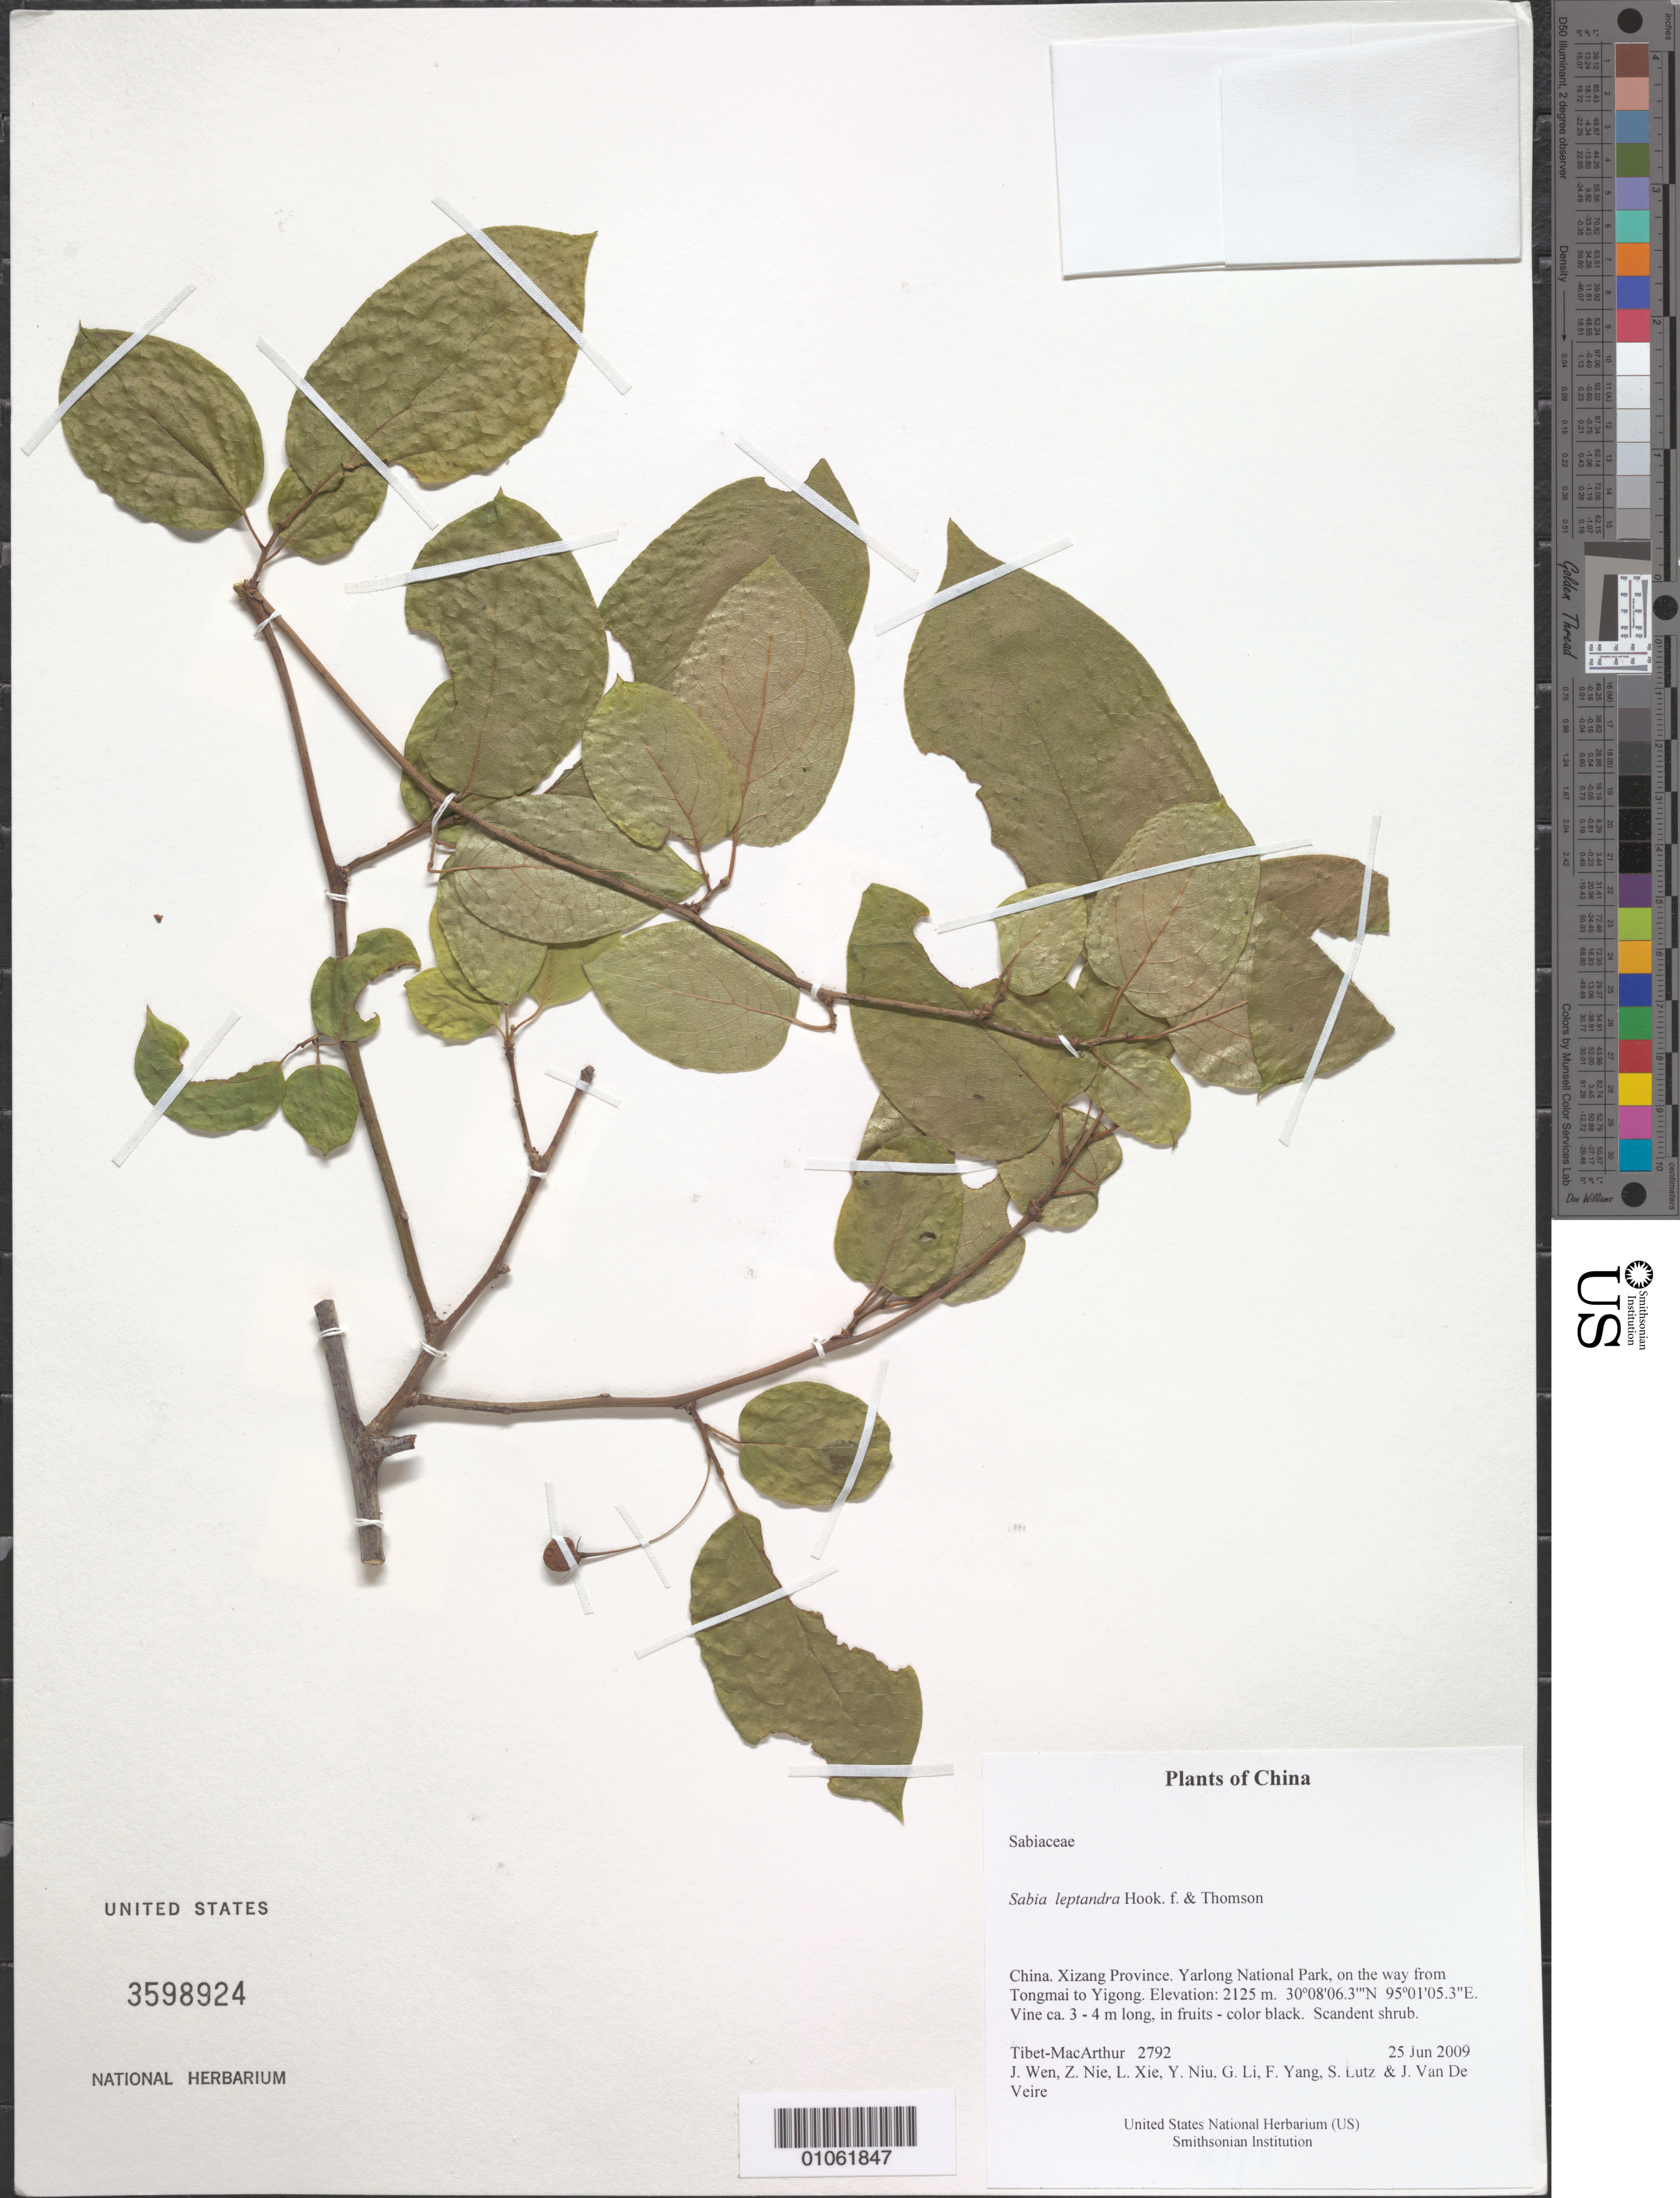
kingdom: Plantae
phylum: Tracheophyta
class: Magnoliopsida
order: Proteales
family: Sabiaceae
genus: Sabia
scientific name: Sabia leptandra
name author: Hook. f. & Thomson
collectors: Tibet-MacArthur, J. Wen, Z. Nie, L. Xie, Y. Niu, G. Li, F. Yang, S. Lutz & J. Van De Veire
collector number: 2792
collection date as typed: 25 Jun 2009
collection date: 2009-06-25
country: China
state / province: Xizang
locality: Yarlong National Park, on the way from Tongmai to Yigong.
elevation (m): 2125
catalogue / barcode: US 3598924